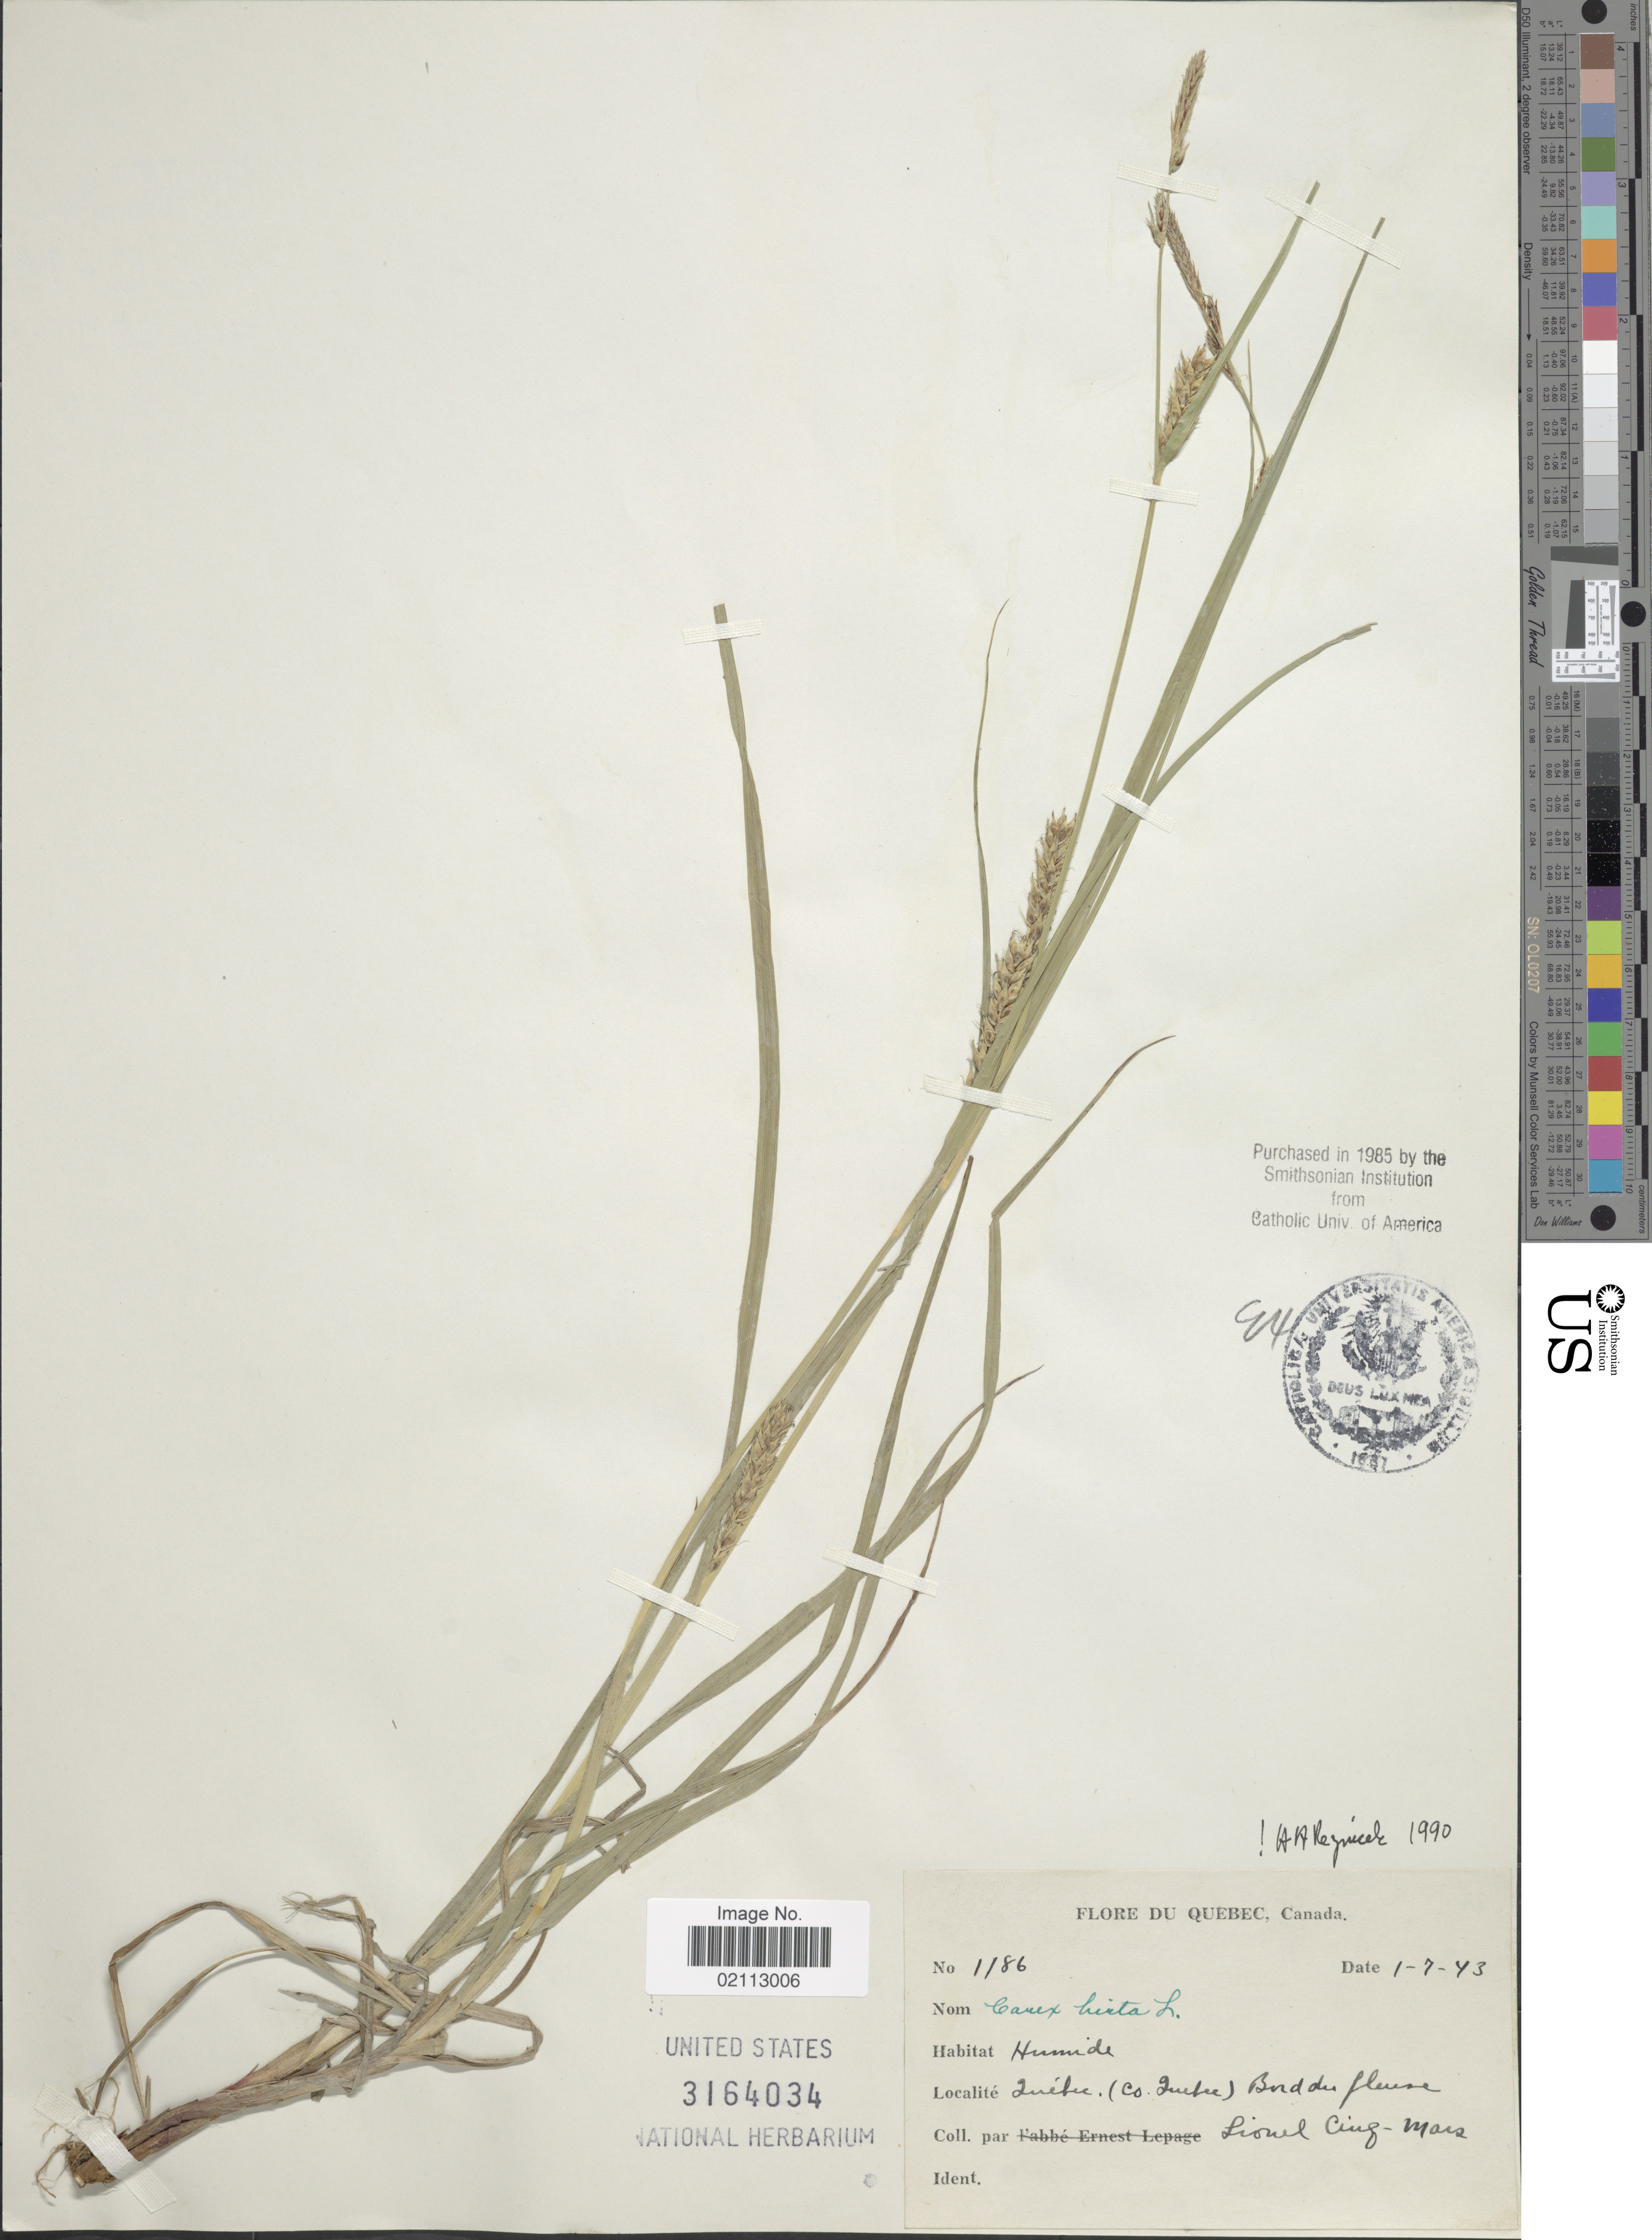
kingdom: Plantae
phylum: Tracheophyta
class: Liliopsida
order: Poales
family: Cyperaceae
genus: Carex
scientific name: Carex hirta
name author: L.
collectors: L. Clinq-Mars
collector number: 1186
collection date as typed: Transcribed d/m/y: 1/7/43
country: Canada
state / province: Quebec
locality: Quebec. (Co. Quebec) Bord du fleuve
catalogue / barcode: US 3164034